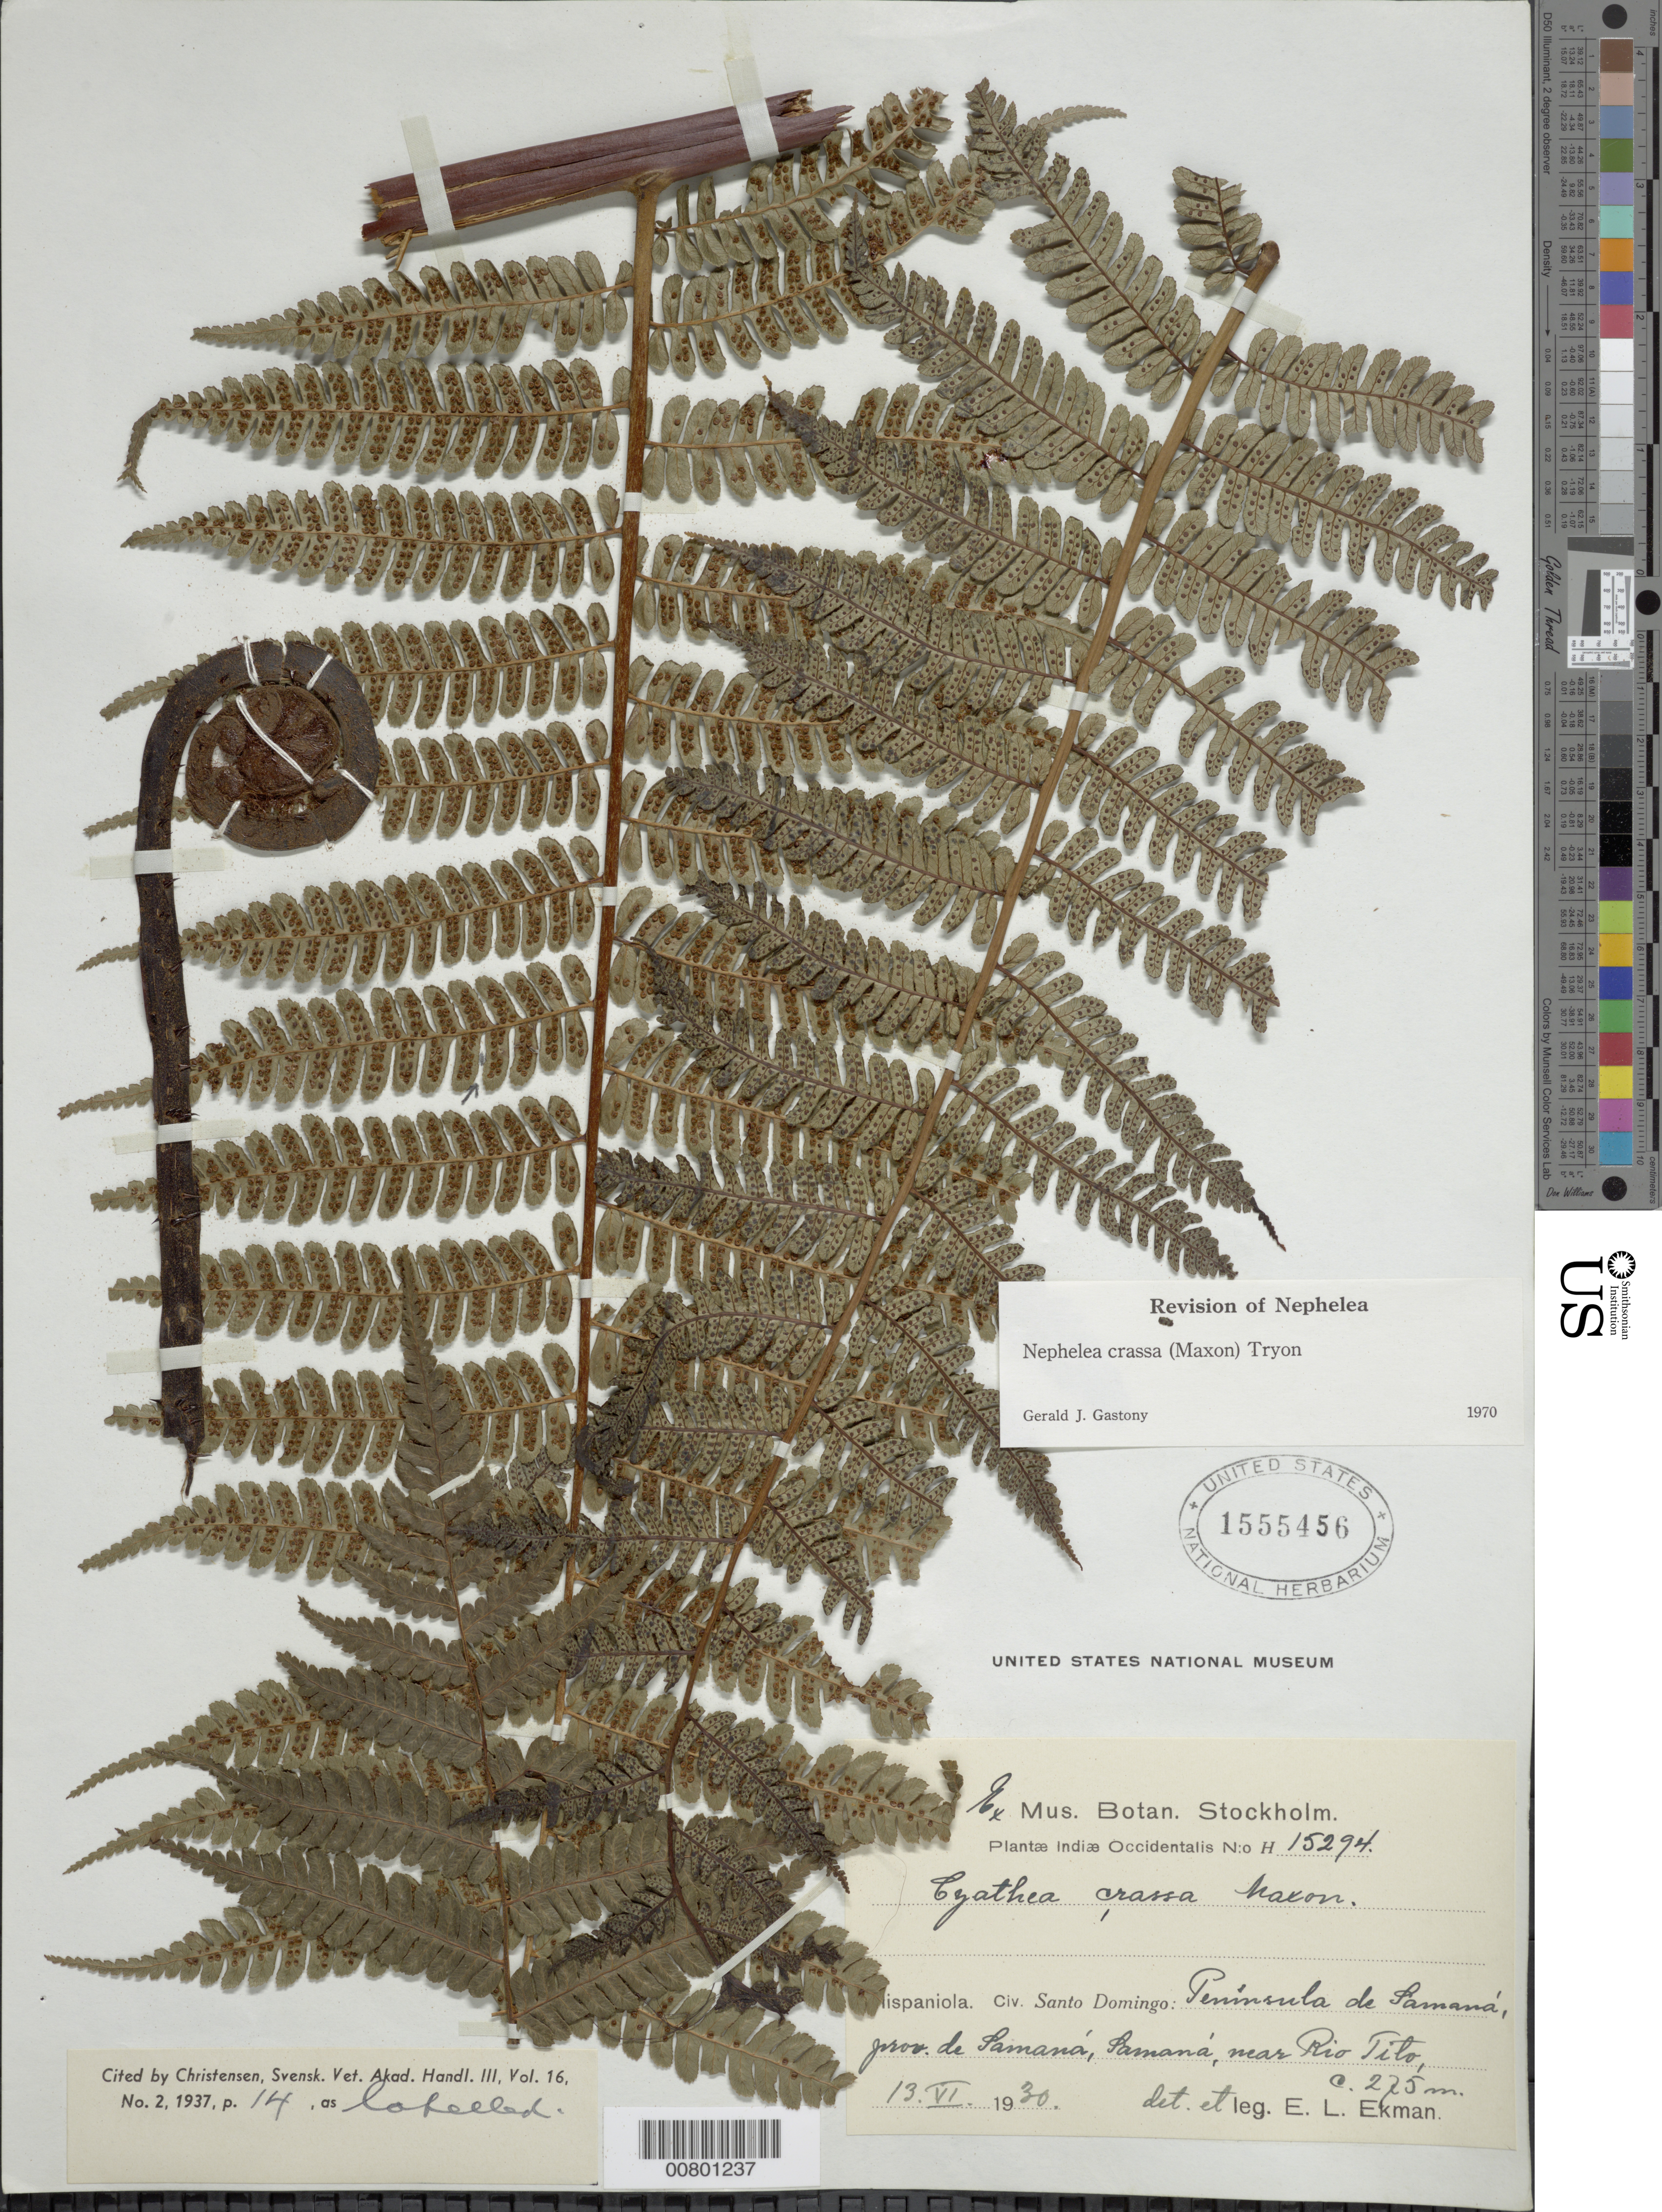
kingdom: Plantae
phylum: Tracheophyta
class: Polypodiopsida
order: Cyatheales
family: Cyatheaceae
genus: Alsophila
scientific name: Alsophila jimeneziana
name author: D.S. Conant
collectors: E. L. Ekman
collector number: H 15294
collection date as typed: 13 Jun 1920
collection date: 1920-06-13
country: Dominican Republic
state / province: Samana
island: Hispaniola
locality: Peninsula de Samaná, Samaná, near Rio Tito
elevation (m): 275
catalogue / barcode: US 1555456